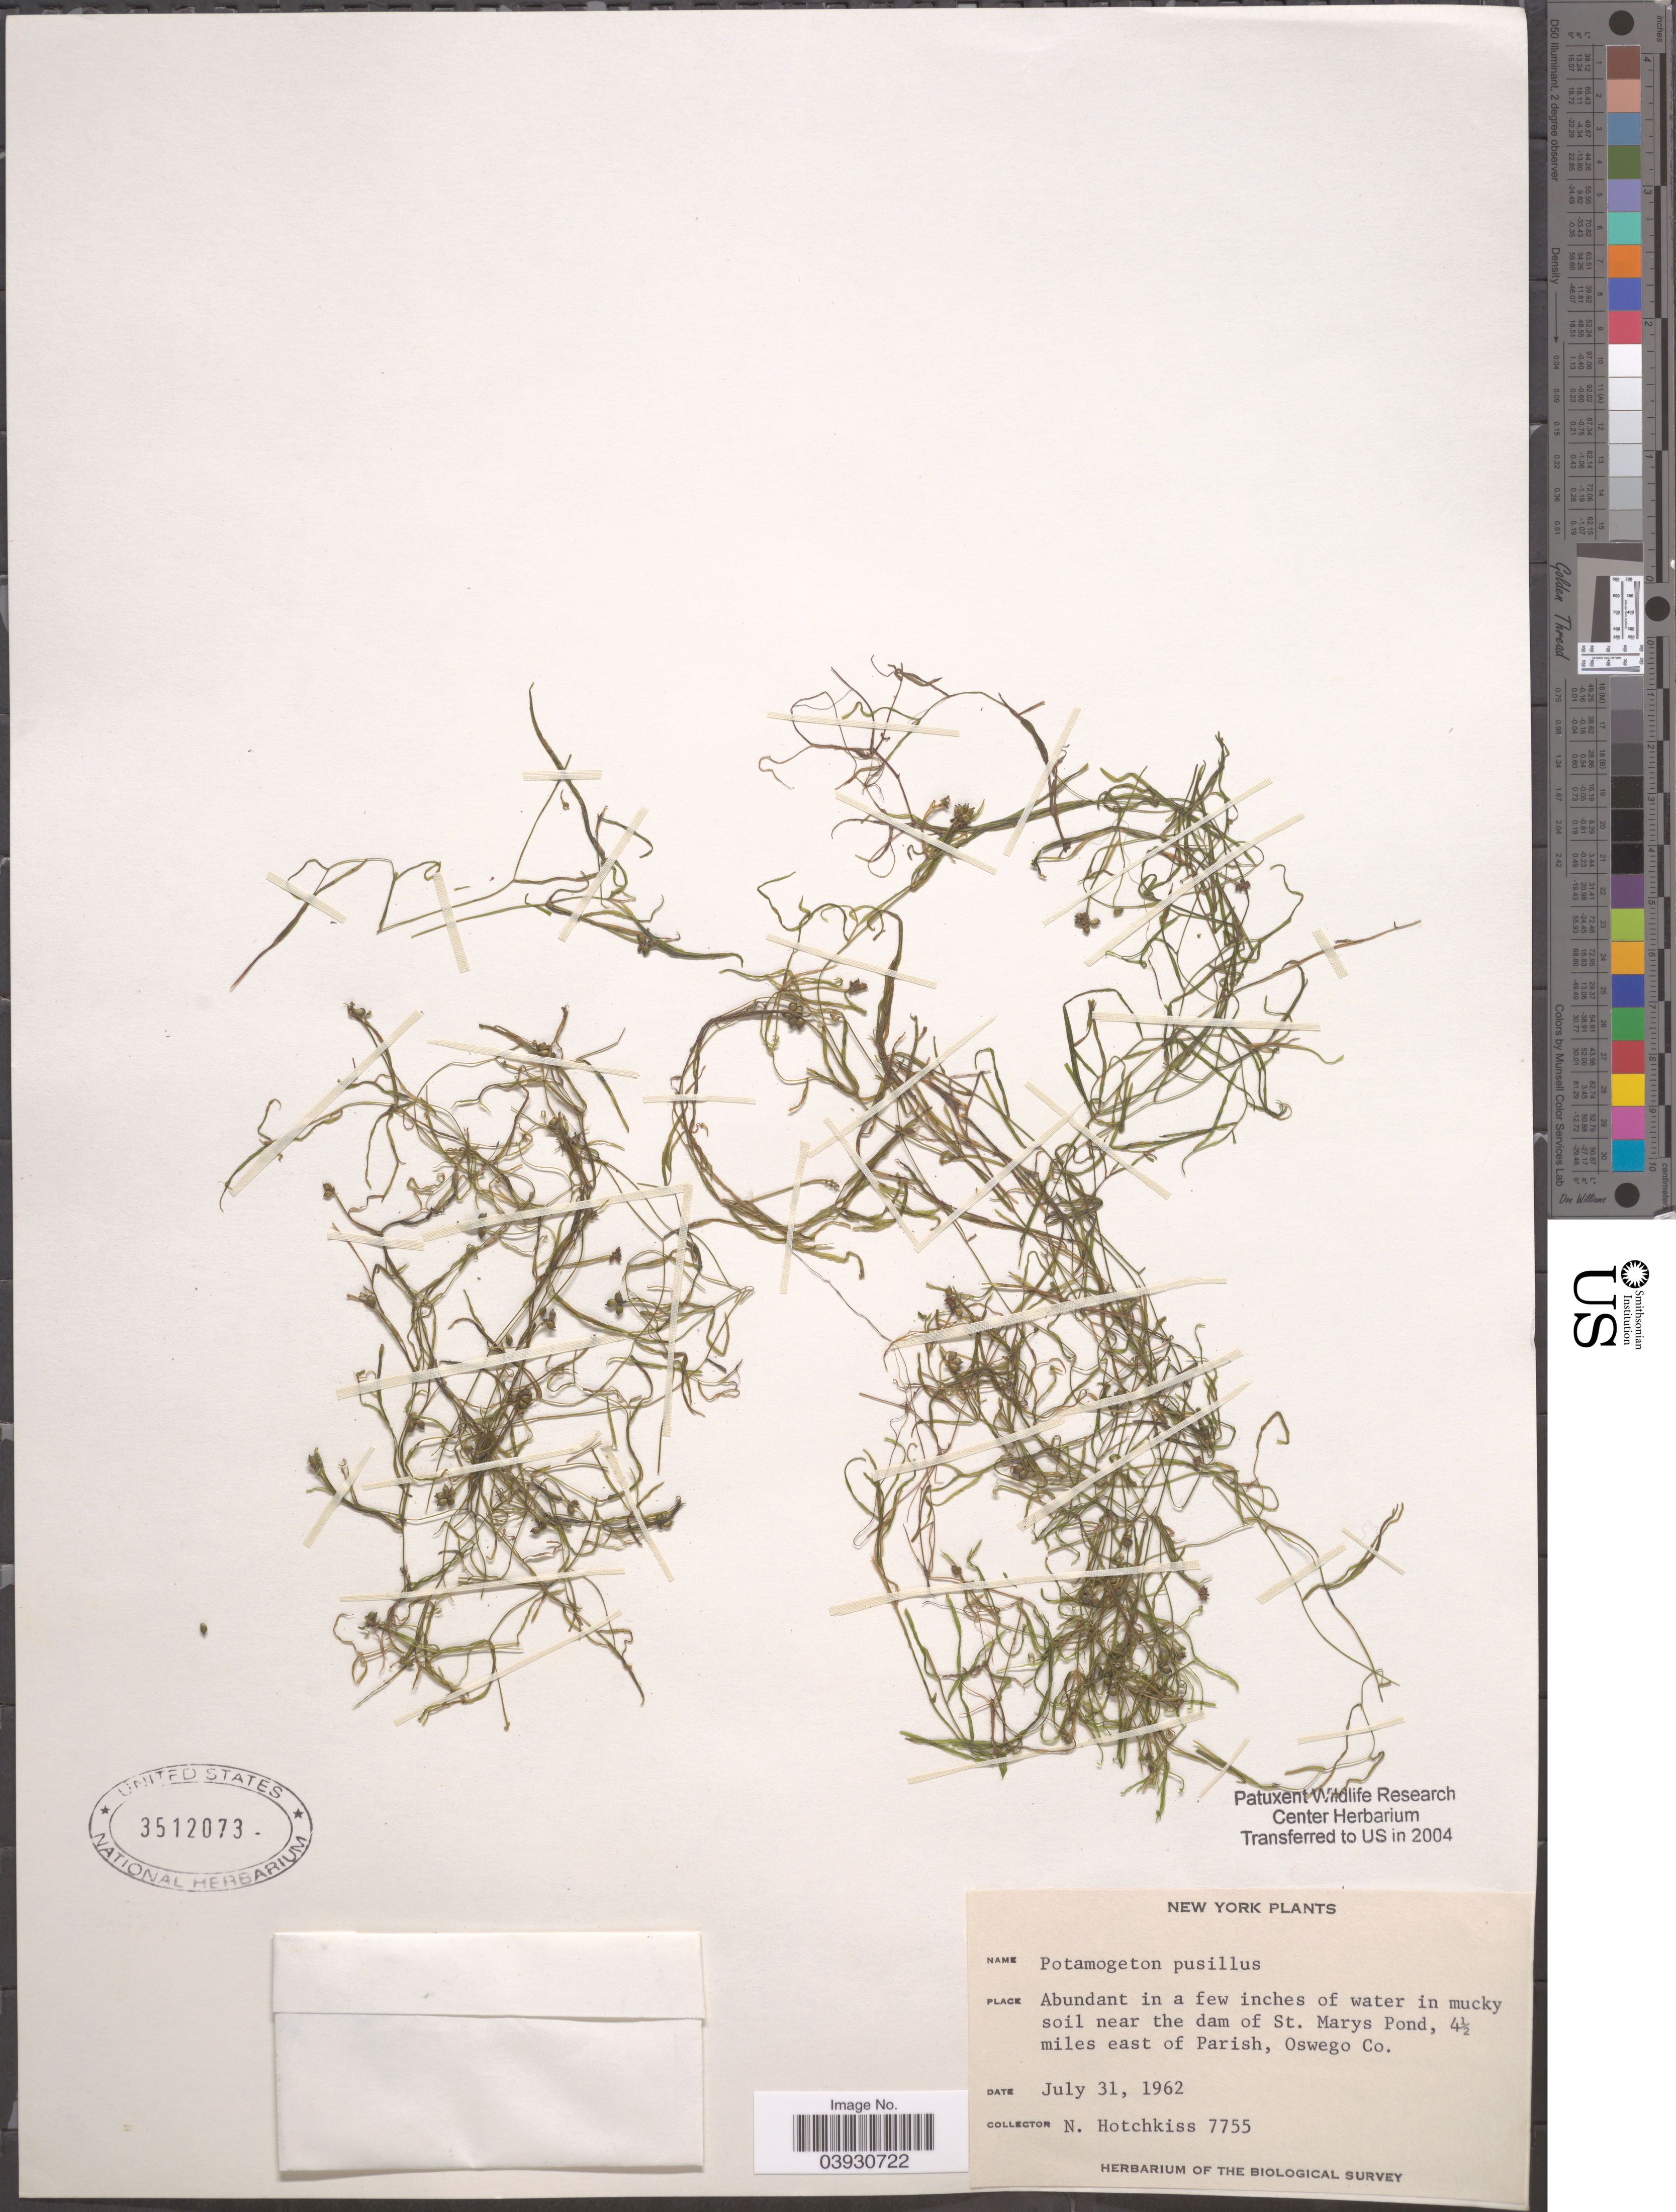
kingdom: Plantae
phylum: Tracheophyta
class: Liliopsida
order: Alismatales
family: Potamogetonaceae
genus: Potamogeton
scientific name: Potamogeton pusillus var. pusillus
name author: L.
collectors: N. Hotchkiss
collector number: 7755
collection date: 1962-07-31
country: United States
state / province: New York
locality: Near the dam of St. Marys Pond, 4½ miles east of Parish, Oswego Co.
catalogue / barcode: US 3512073